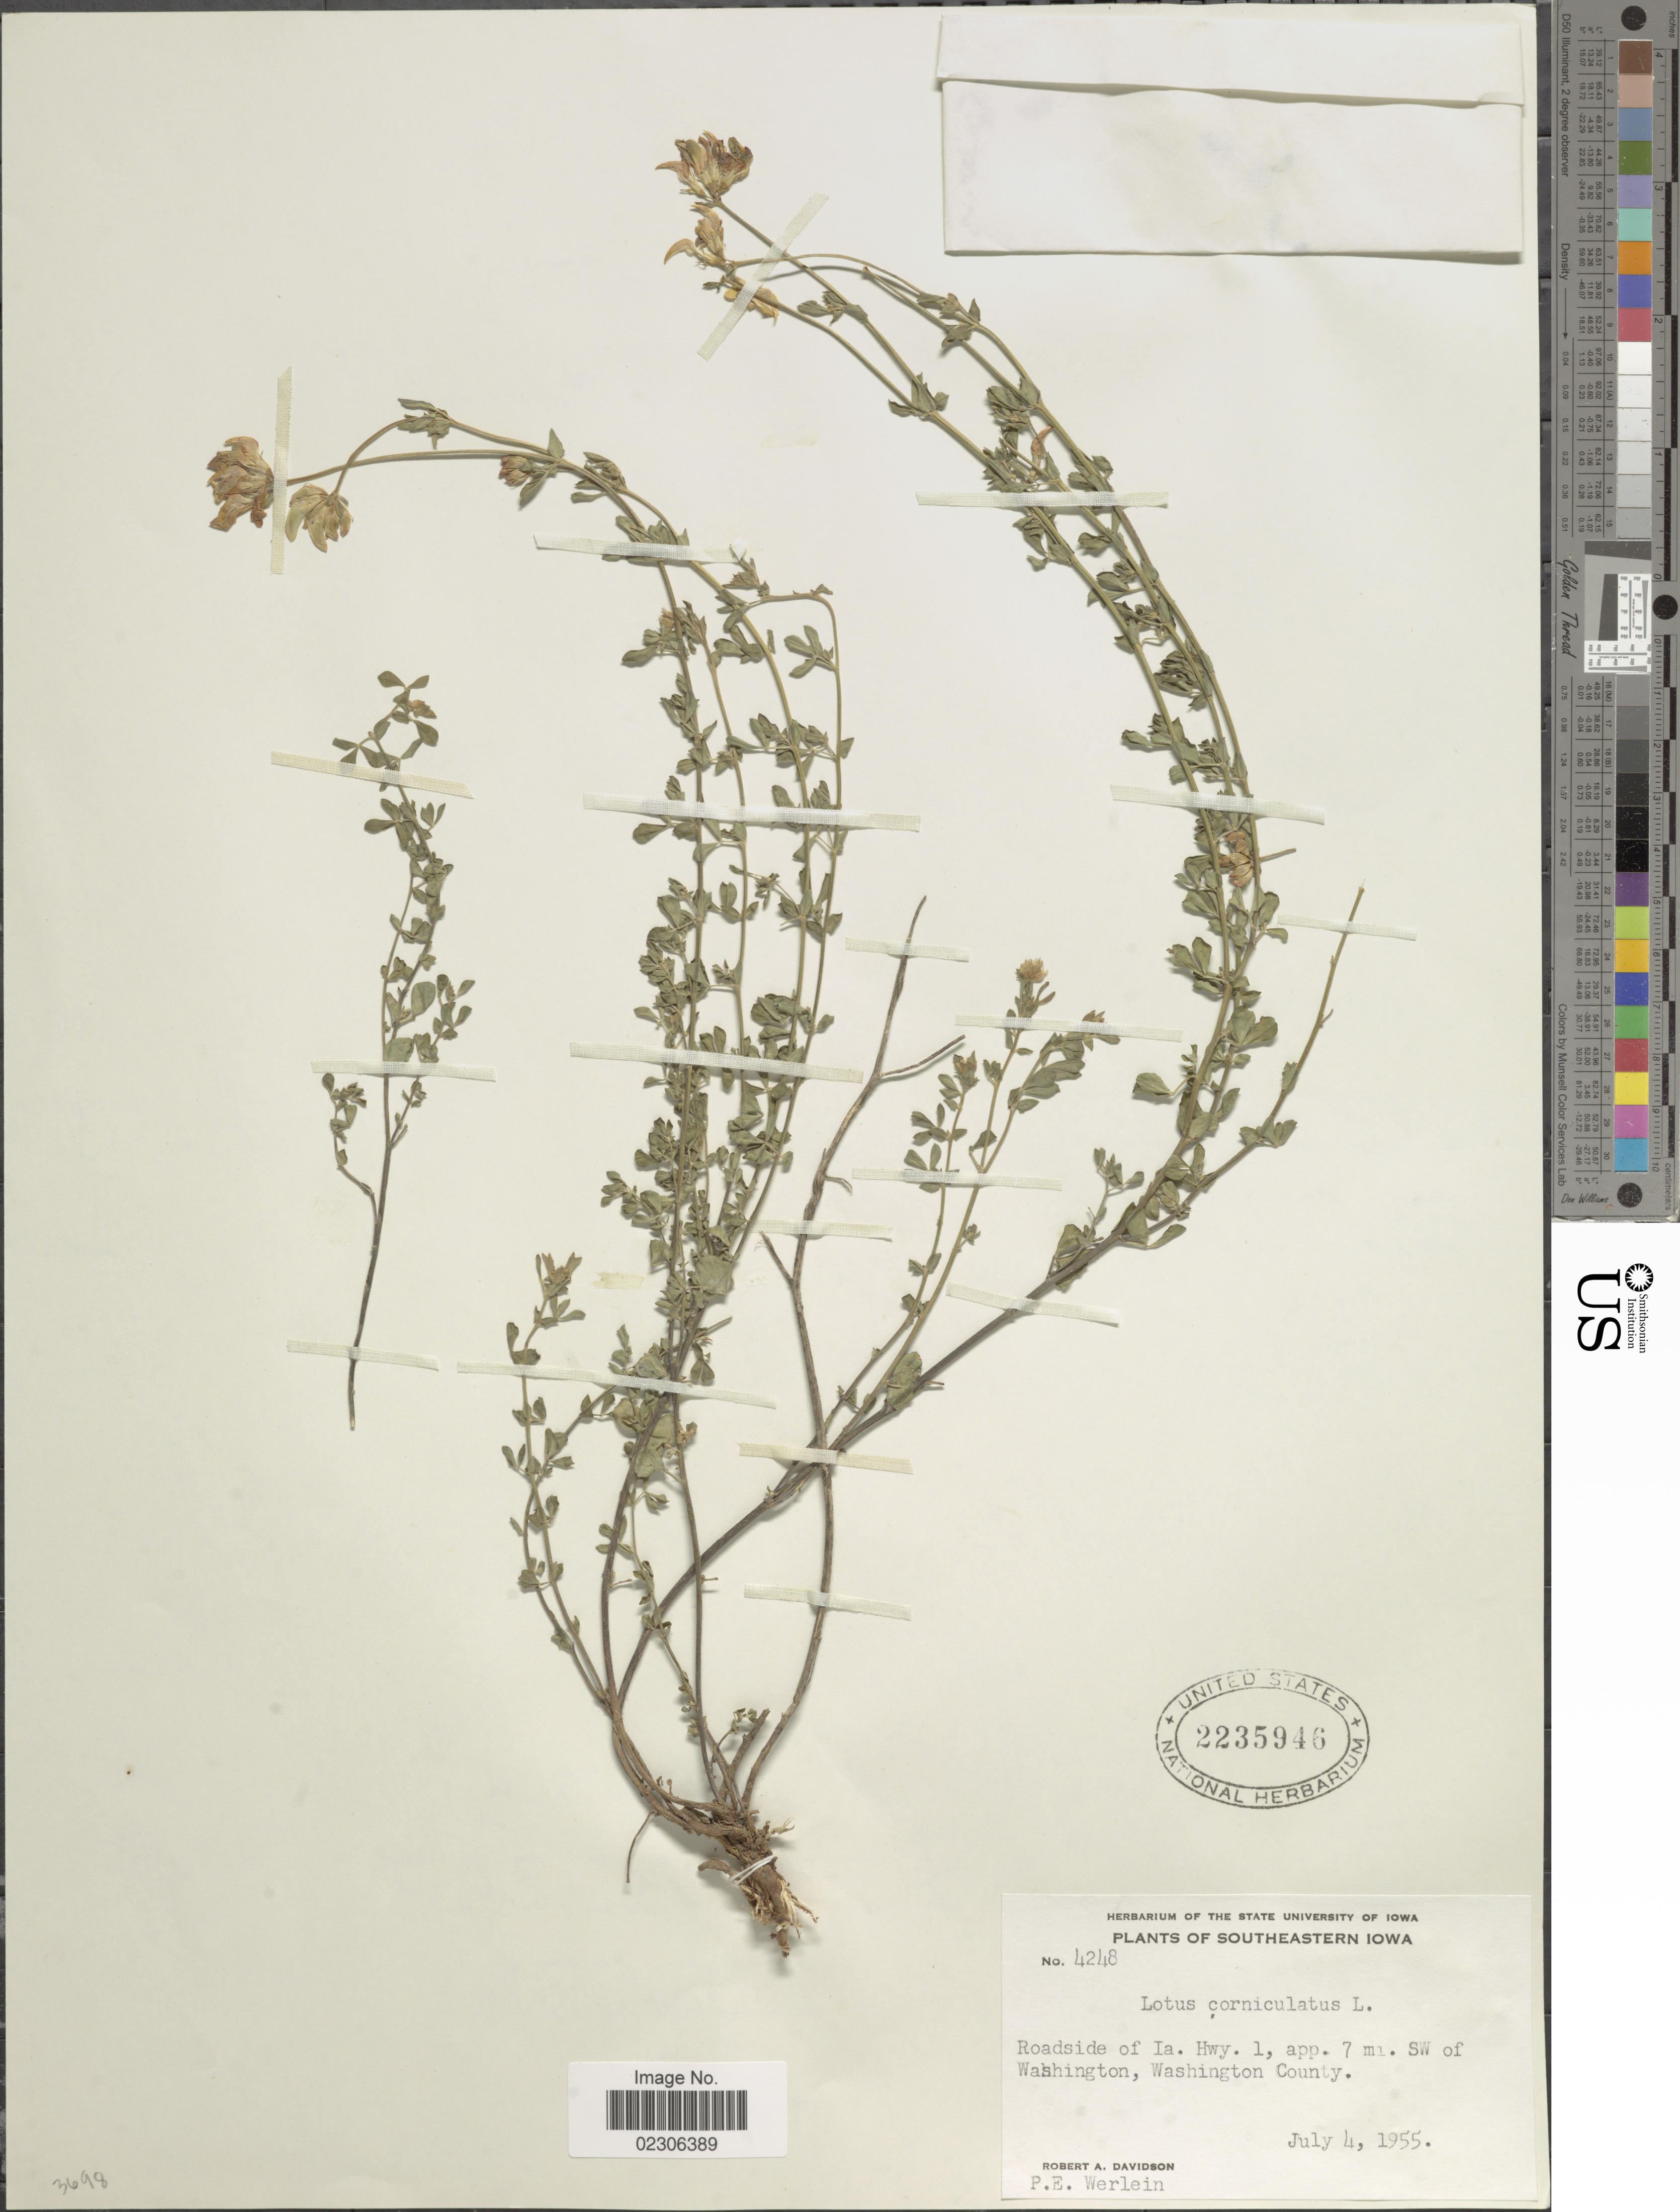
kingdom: Plantae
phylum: Tracheophyta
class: Magnoliopsida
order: Fabales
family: Fabaceae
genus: Lotus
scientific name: Lotus corniculatus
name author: L.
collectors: R. A. Davidson & P. Werlein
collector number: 4248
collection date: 1955-07-04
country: United States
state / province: Iowa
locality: Southeastern, Iowa, Roadside of Ia'. Hwy. 1, app 7 mi. SW of Washington, Washington County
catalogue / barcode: US 2235946